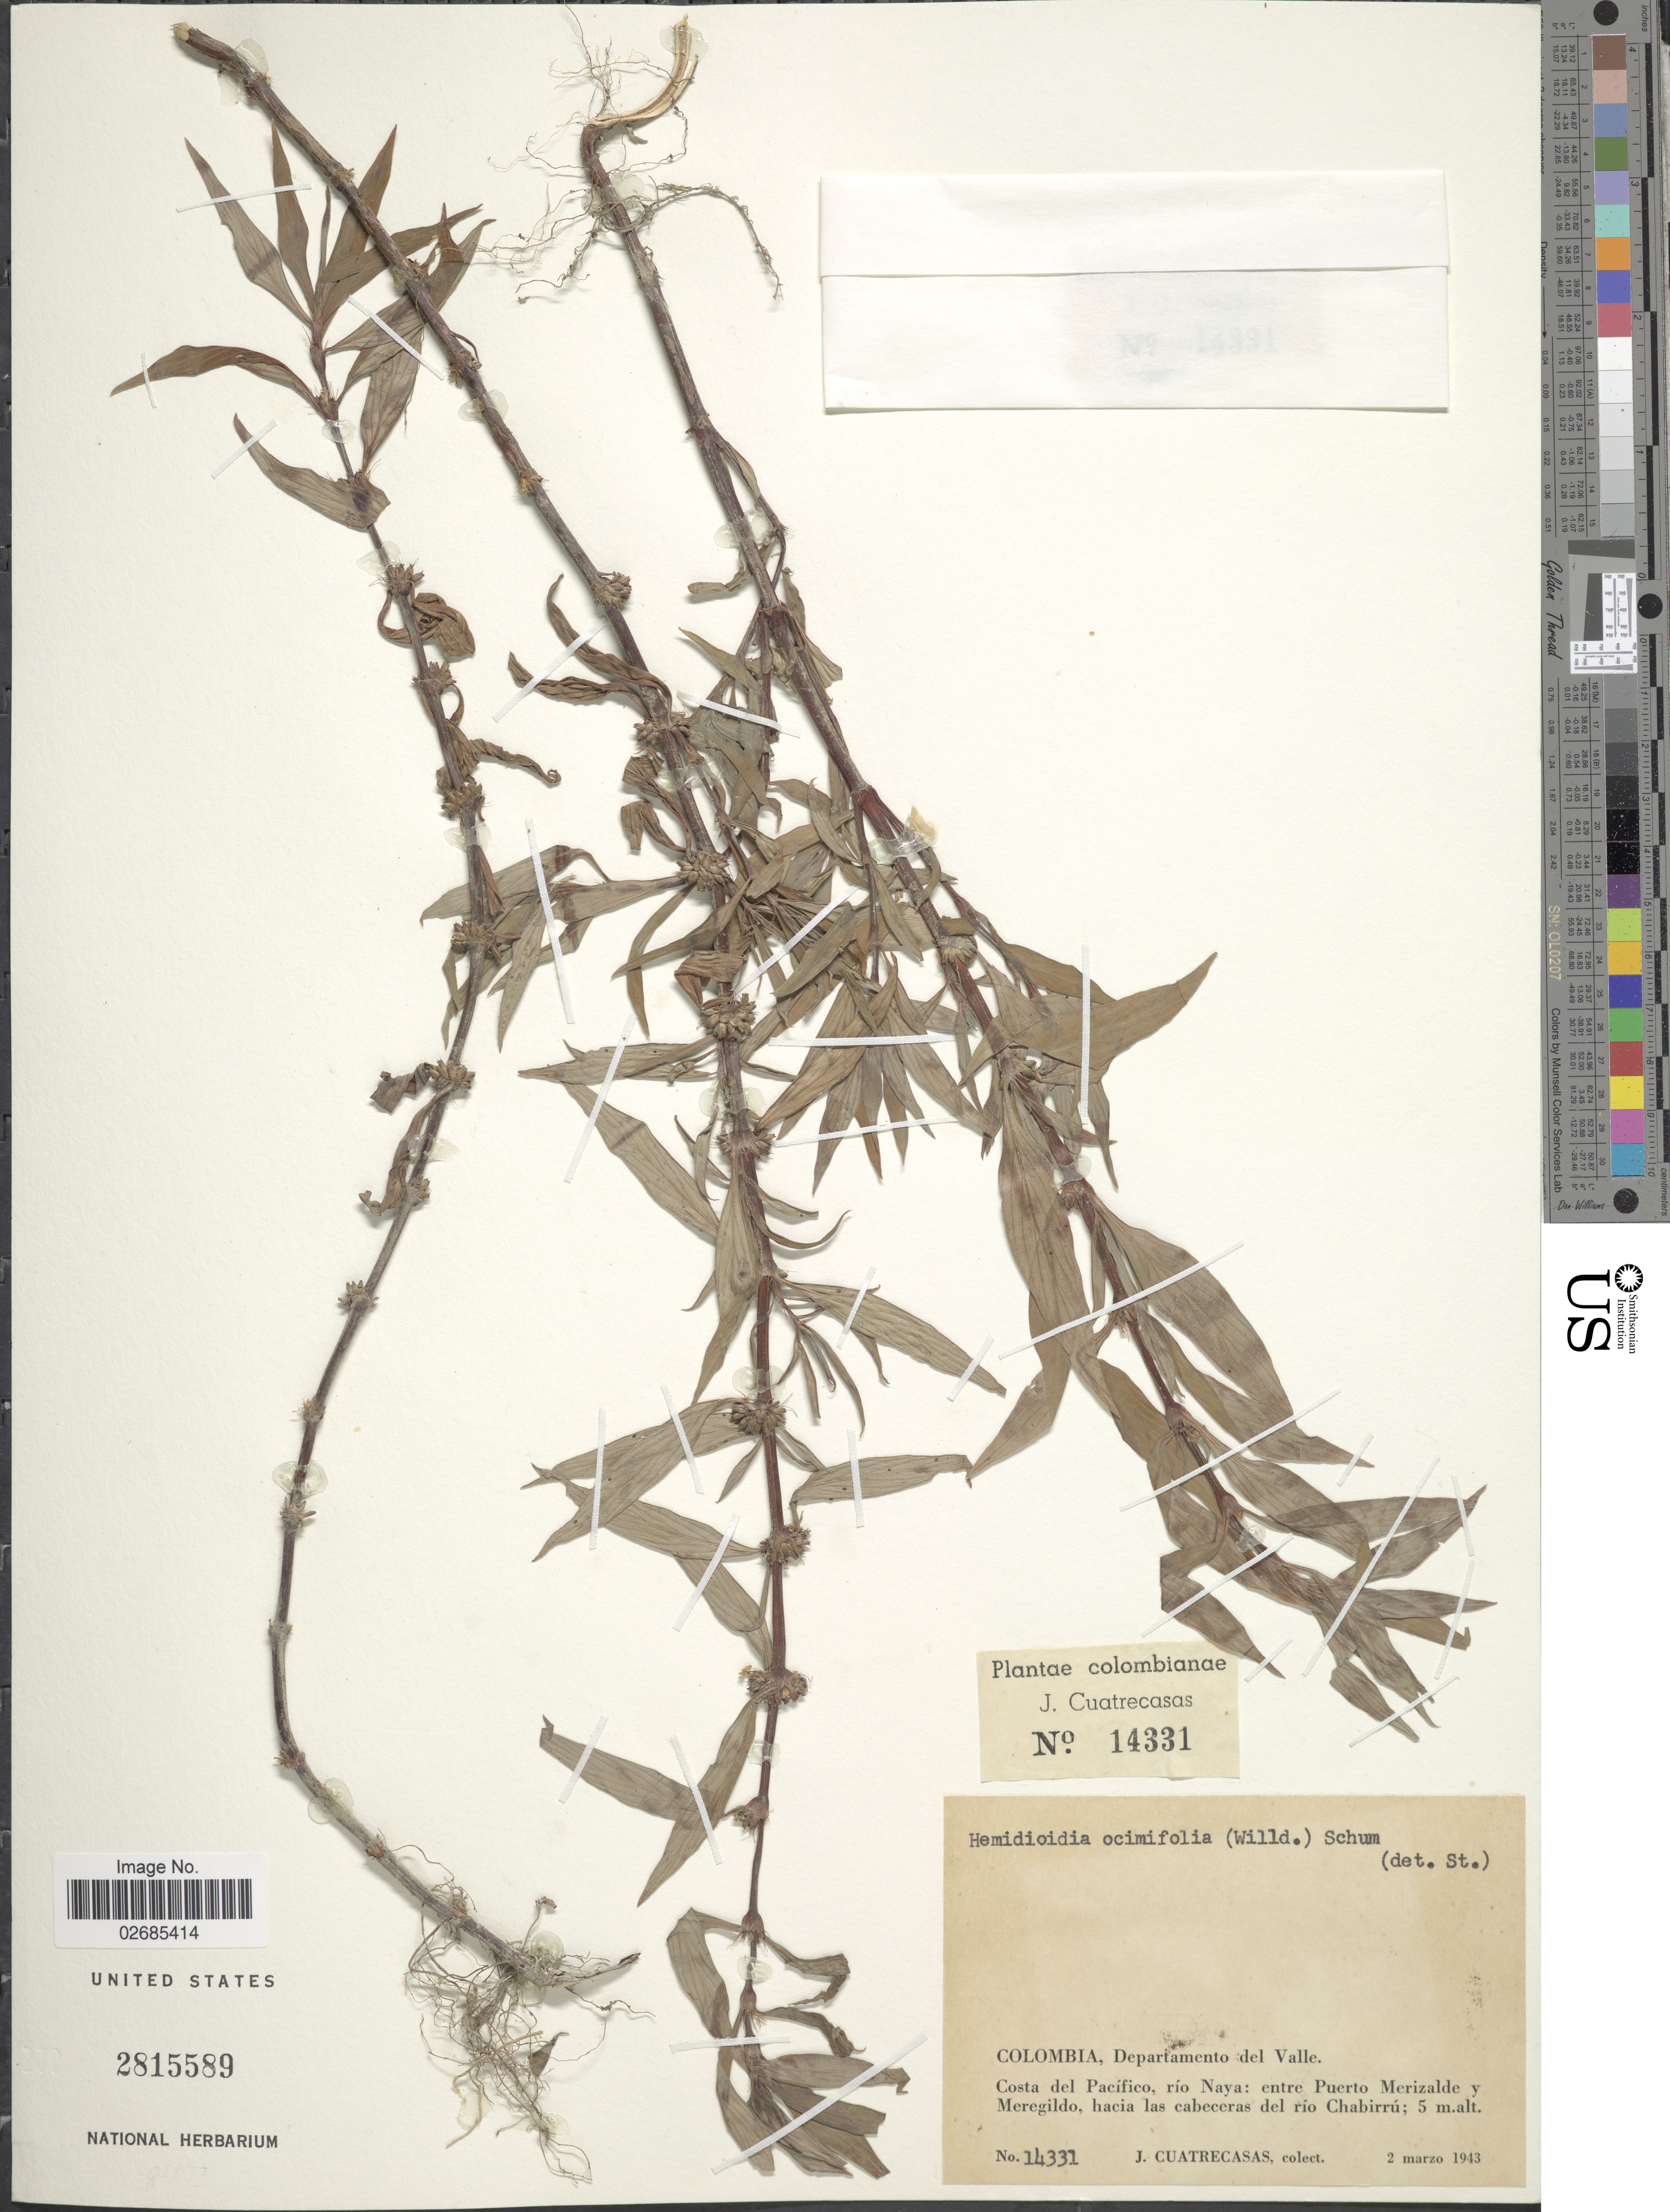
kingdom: Plantae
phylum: Tracheophyta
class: Magnoliopsida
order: Gentianales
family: Rubiaceae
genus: Hemidiodia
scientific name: Hemidiodia ocimifolia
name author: (Willd.) K. Schum.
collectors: J. Cuatrecasas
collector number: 14331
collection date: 1943-03-02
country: Colombia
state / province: Valle del Cauca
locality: Departamento del Valle. Costa del Pacifico, rio Naya: entre Puerto Merizalde y Meregildo, hacia las cabeceras del rio Chabirru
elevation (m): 5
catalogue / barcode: US 2815589